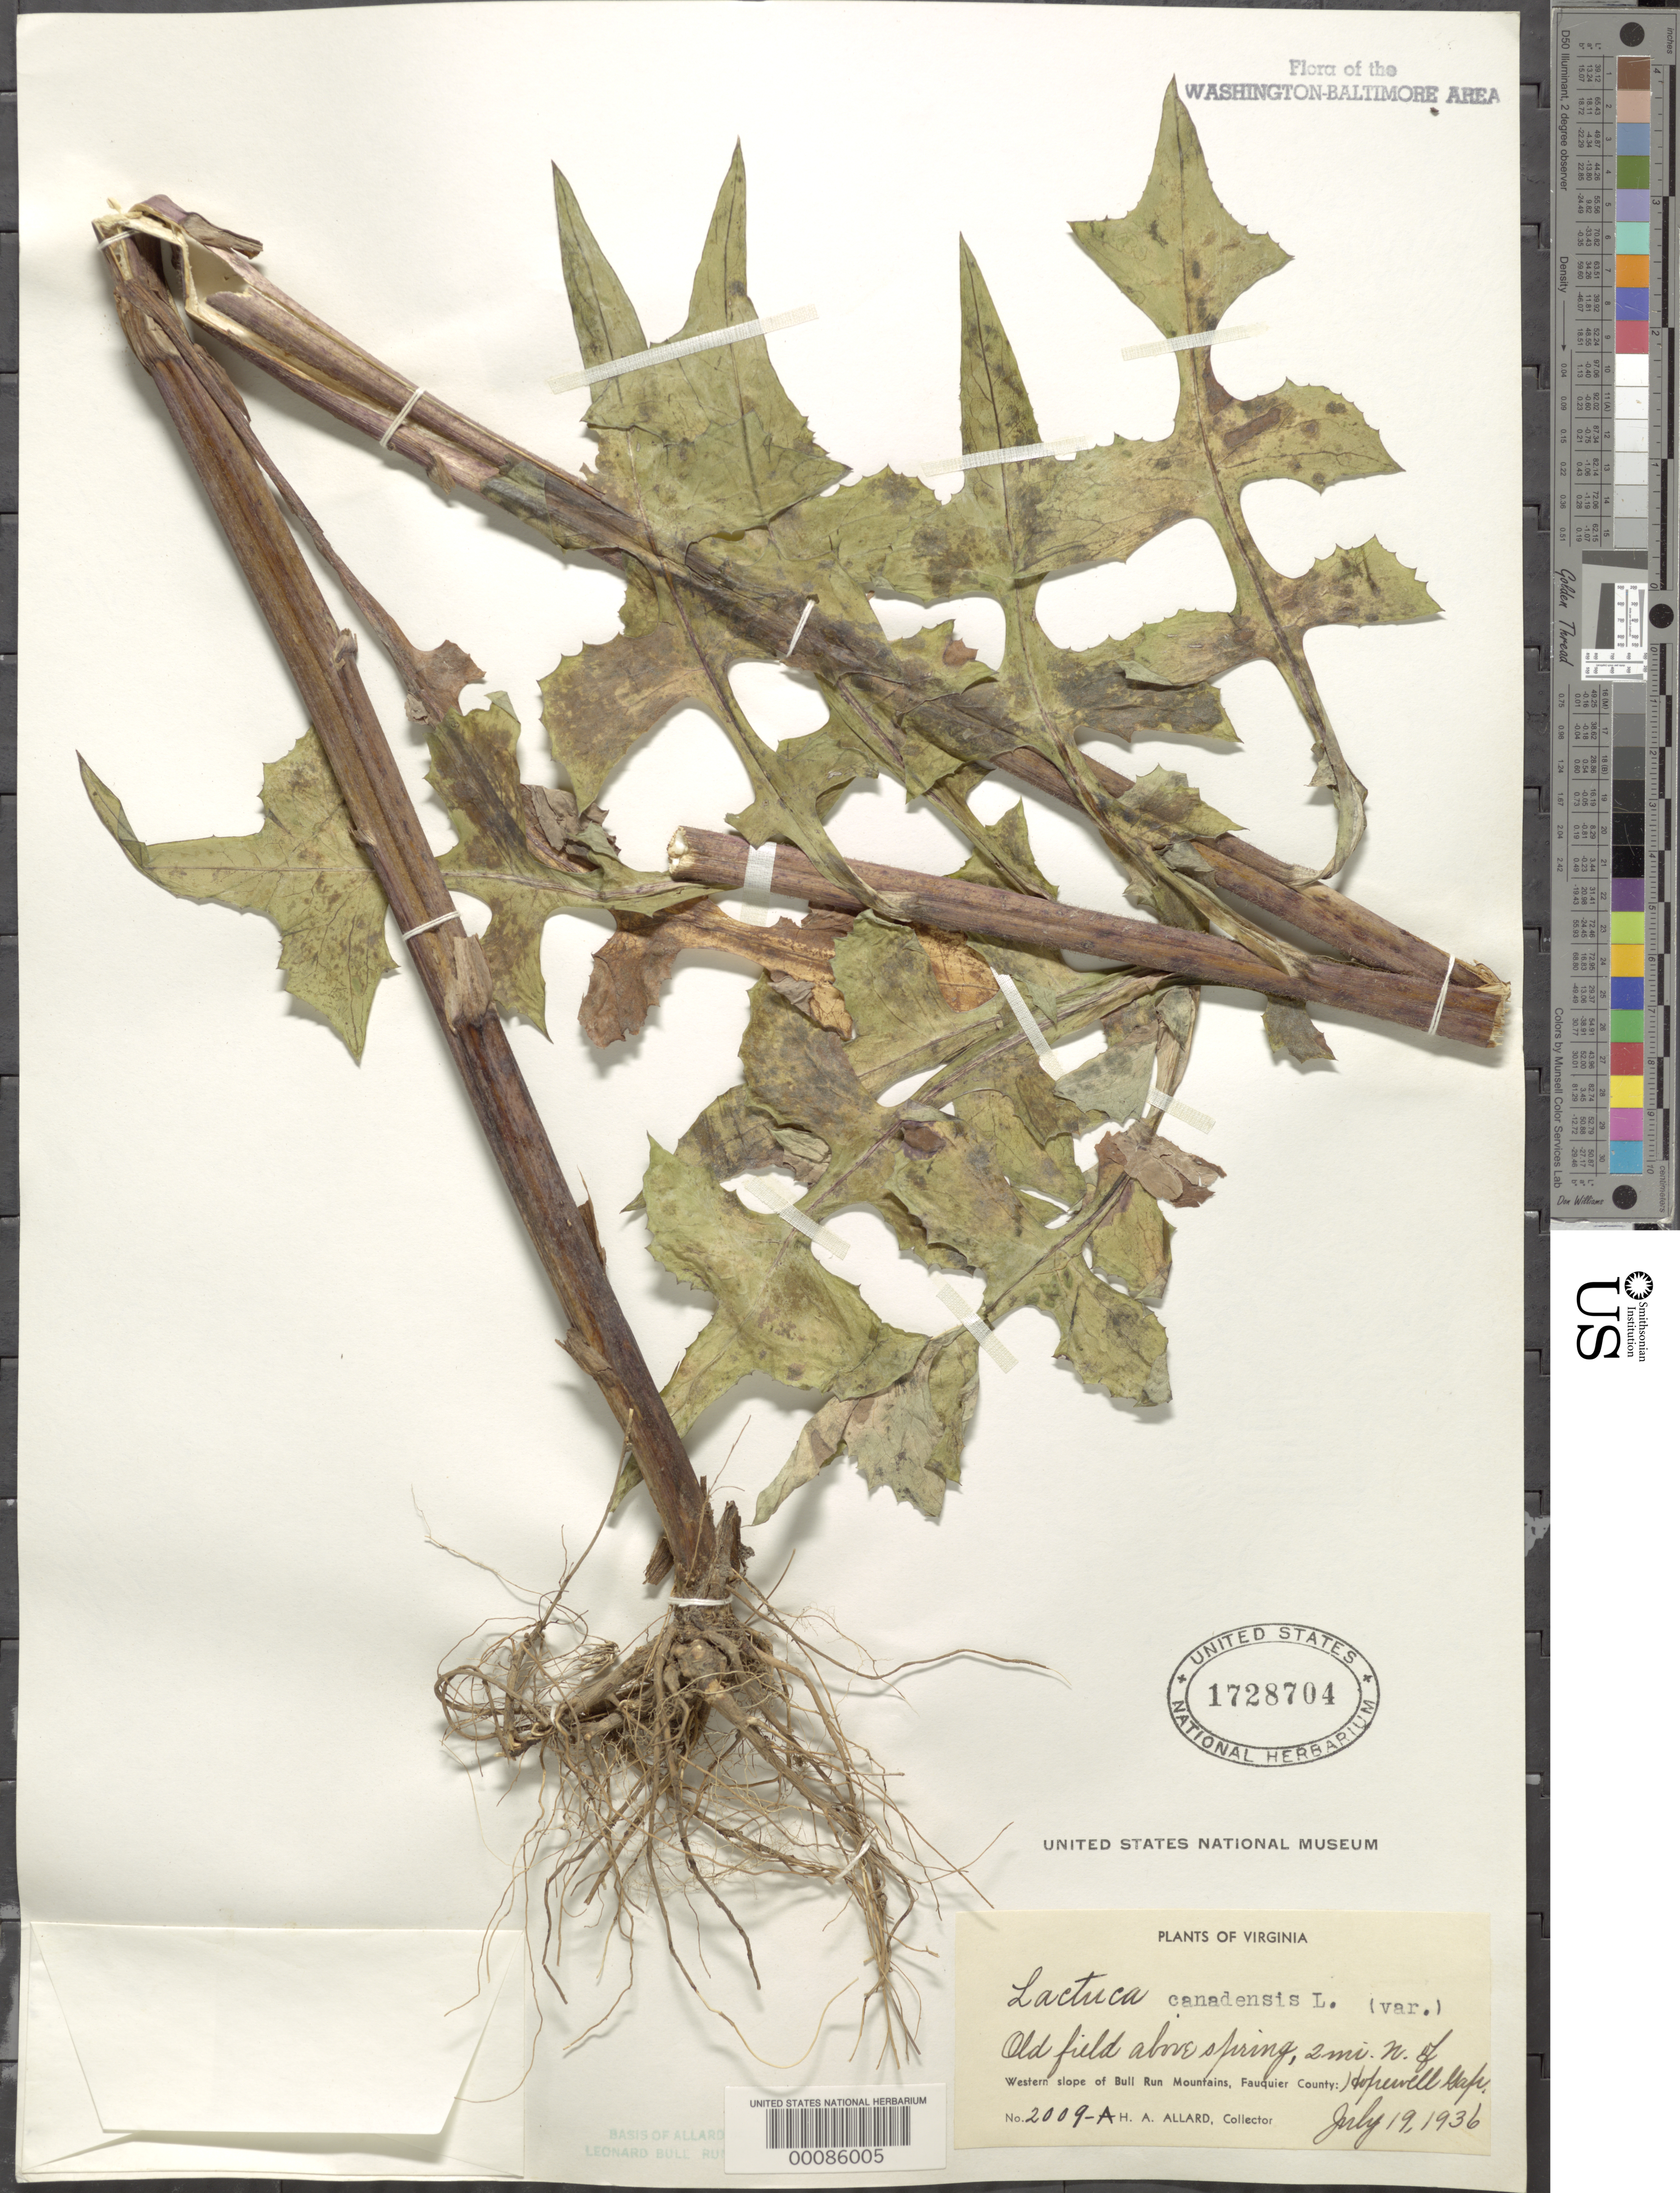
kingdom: Plantae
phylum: Tracheophyta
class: Magnoliopsida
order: Asterales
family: Asteraceae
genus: Lactuca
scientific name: Lactuca canadensis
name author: L.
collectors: H. A. Allard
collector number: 2009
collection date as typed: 19 Jul 1936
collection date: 1936-07-19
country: United States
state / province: Virginia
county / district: Fauquier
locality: North of Hopewell Gap, western slope of Bull Run Mountains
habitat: Old field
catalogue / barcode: US 1728704